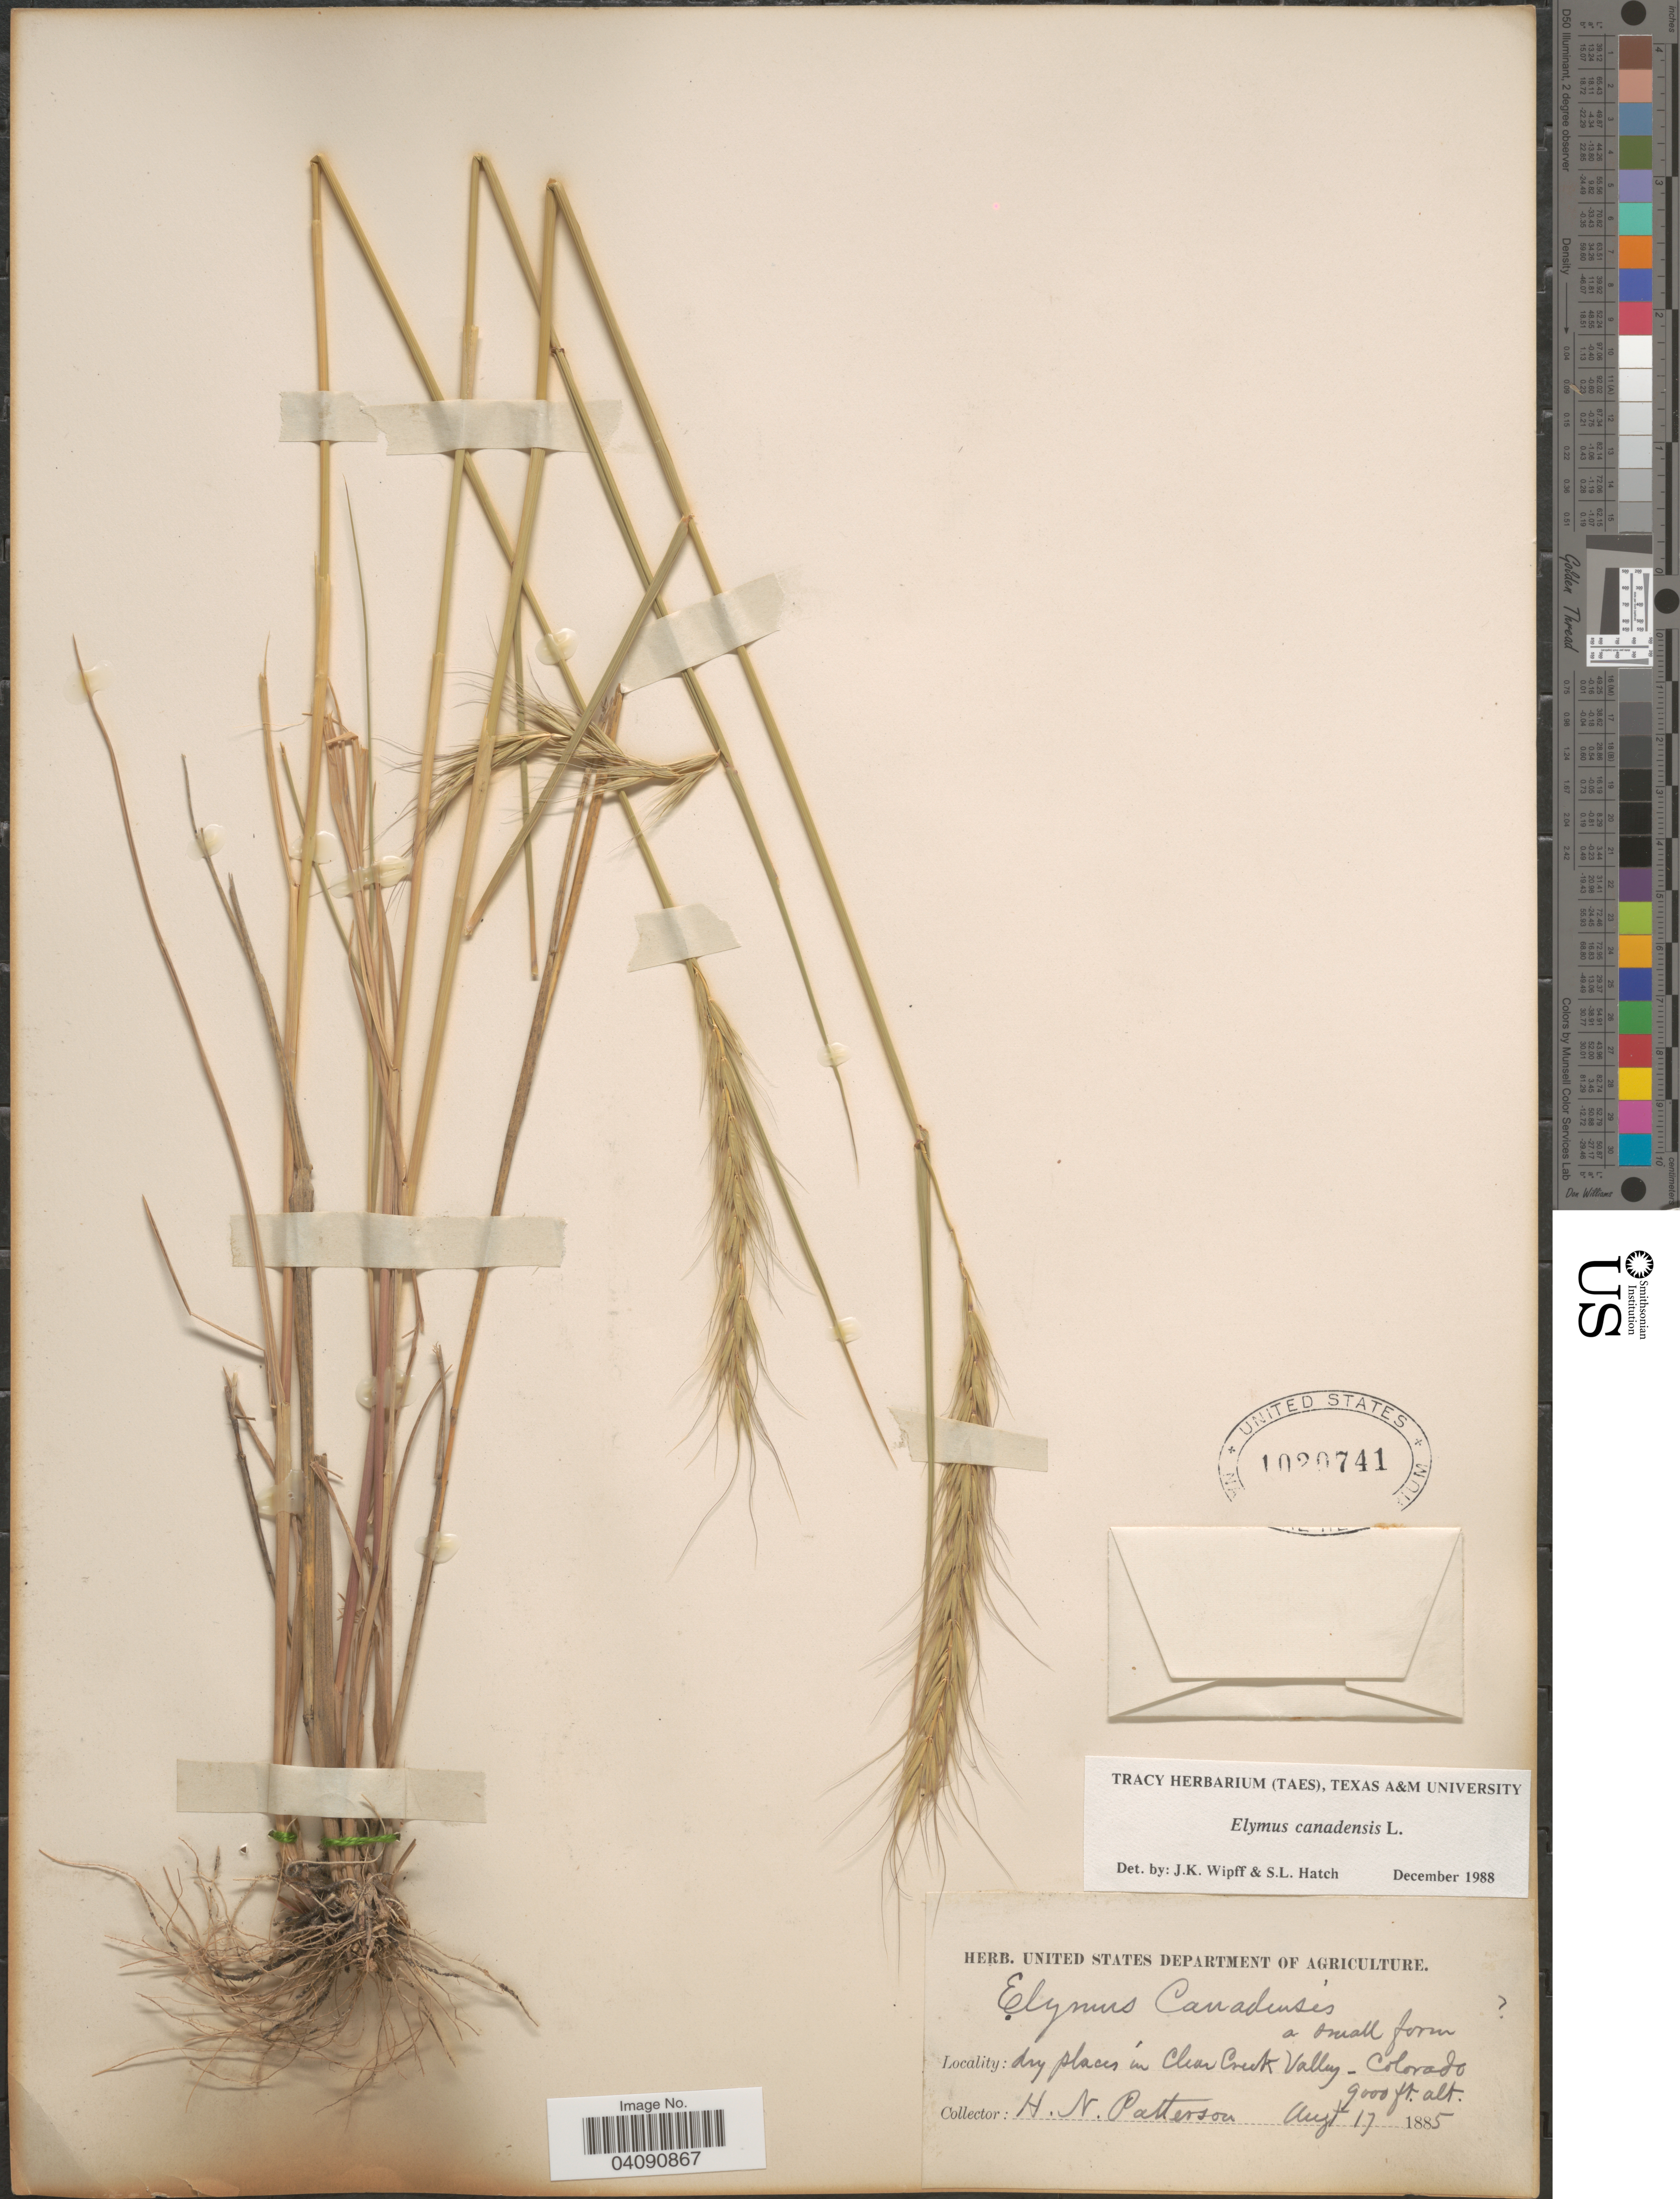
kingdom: Plantae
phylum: Tracheophyta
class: Liliopsida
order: Poales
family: Poaceae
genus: Elymus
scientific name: Elymus canadensis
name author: L.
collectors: H. N. Patterson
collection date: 1885-08-17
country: United States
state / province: Colorado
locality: Dry places in Clear Creek Valley.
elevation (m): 2743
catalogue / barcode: US 1020741